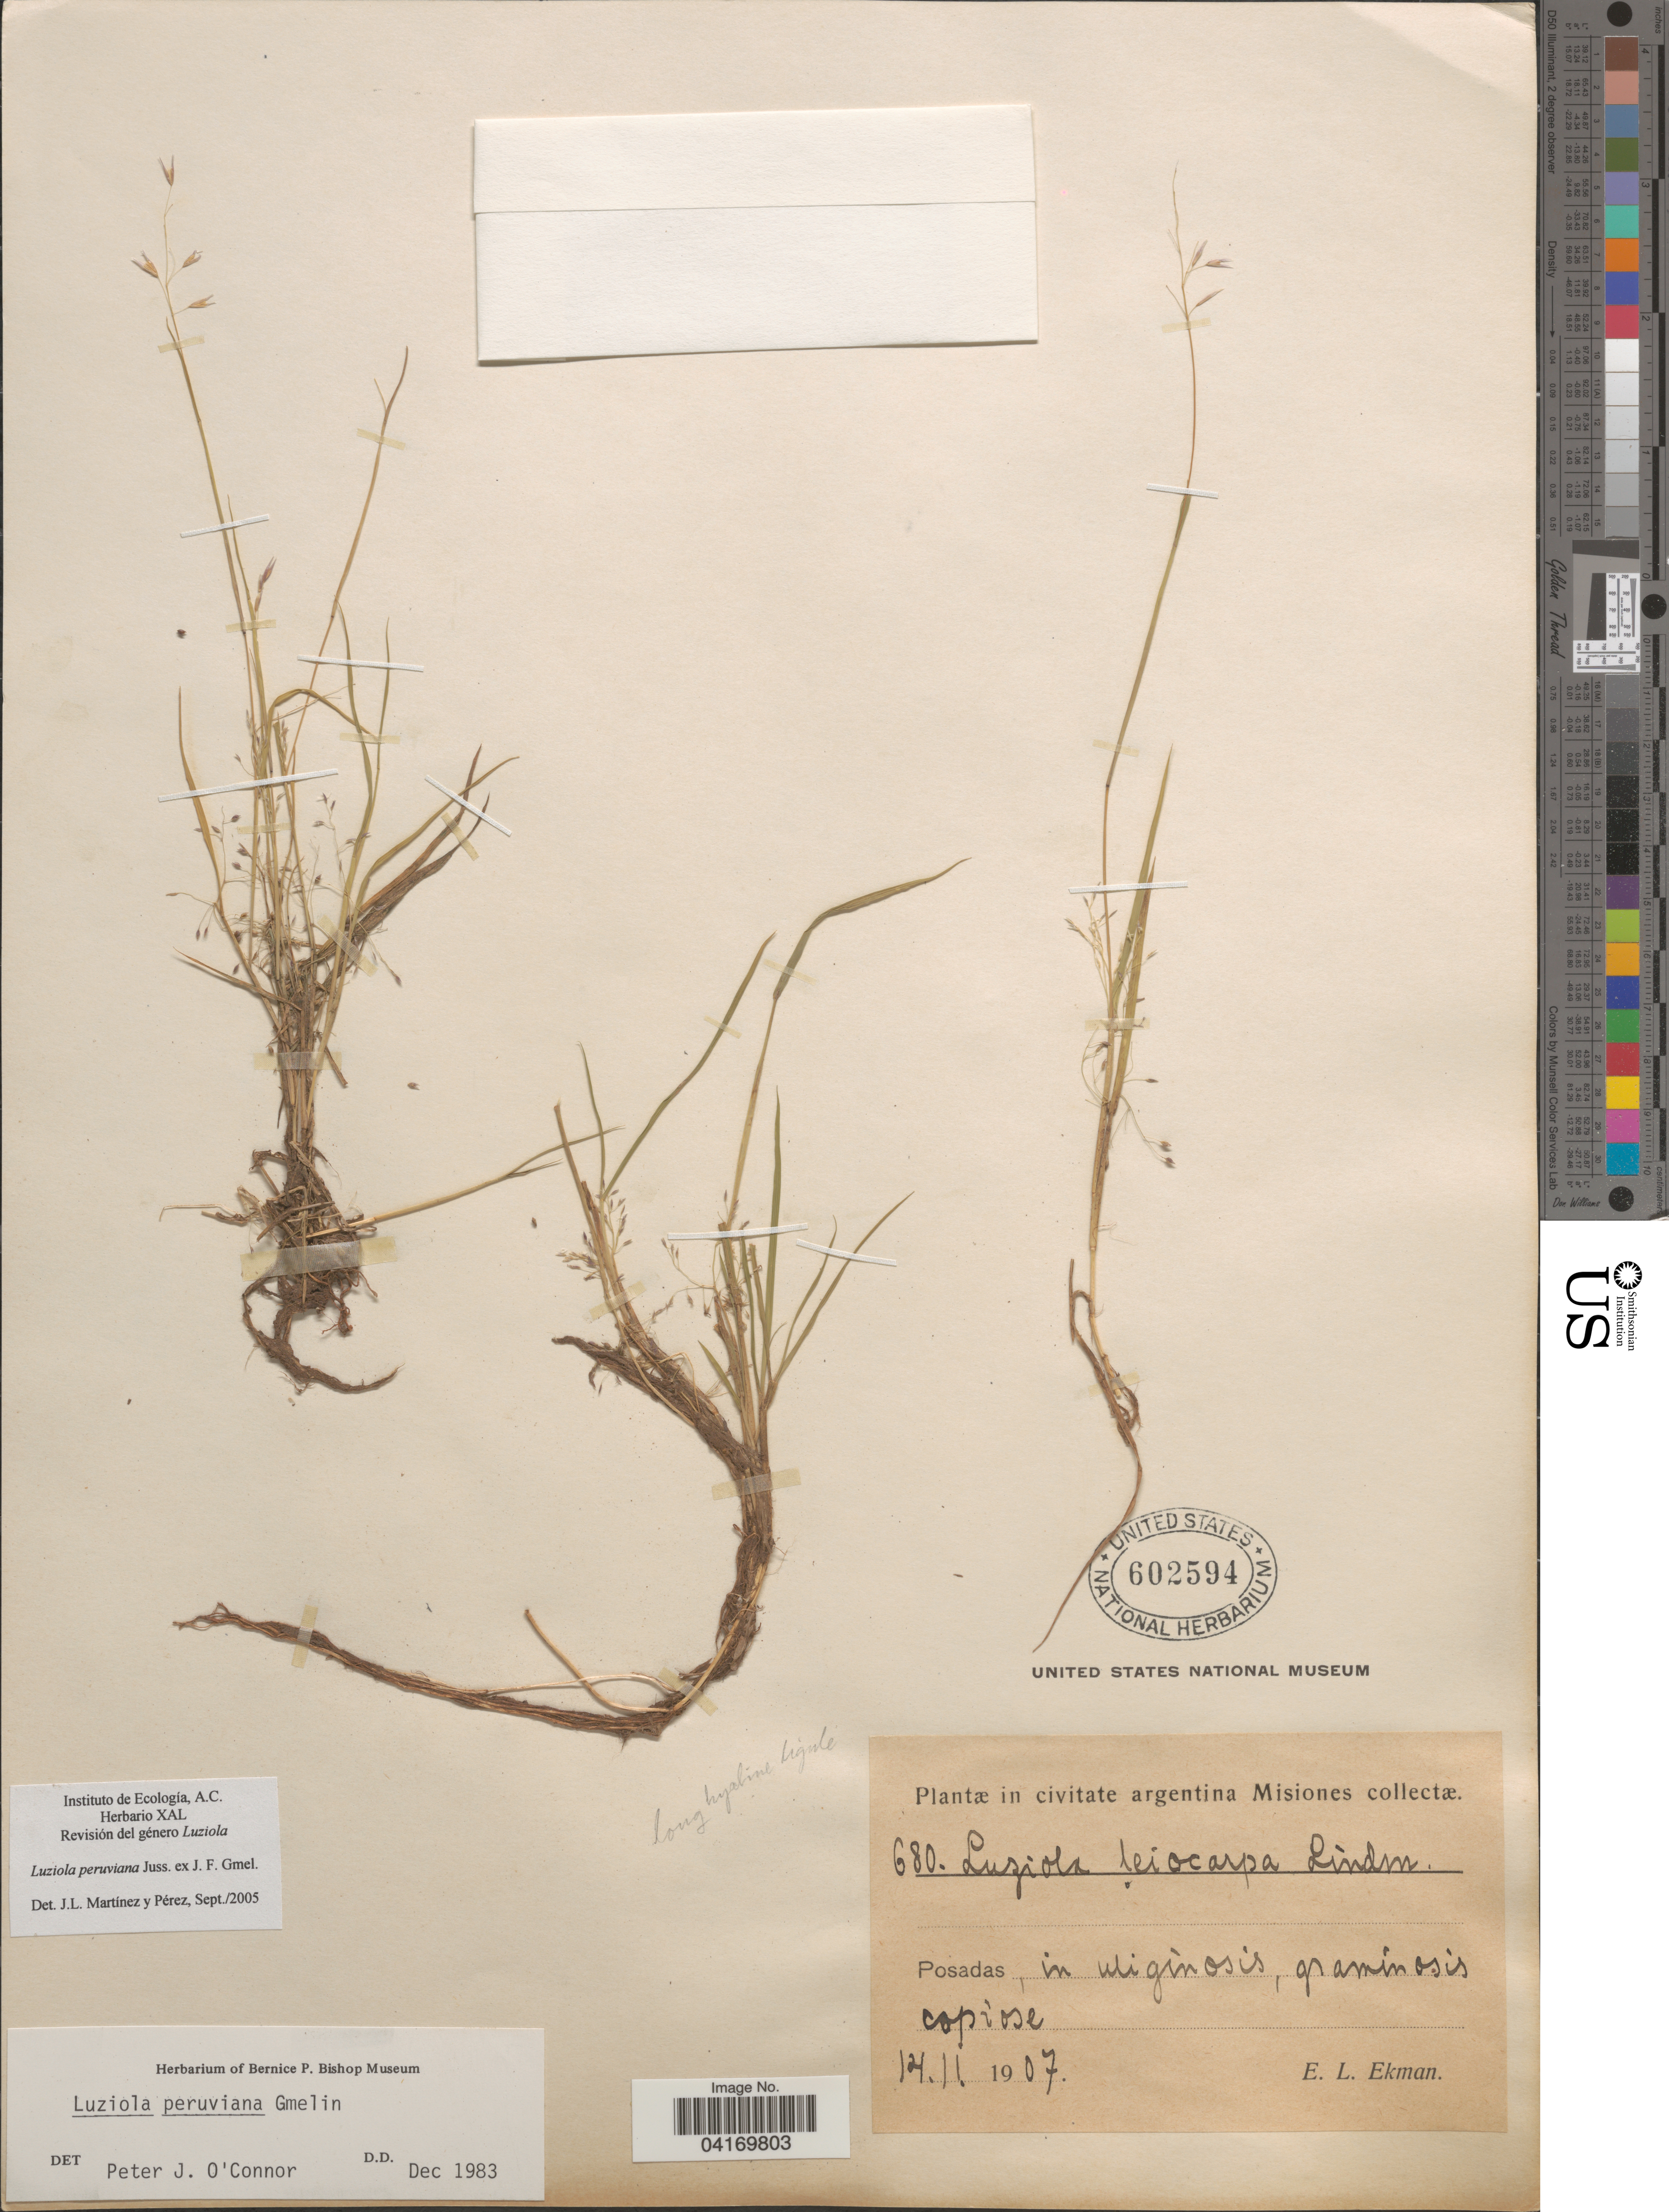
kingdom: Plantae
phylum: Tracheophyta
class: Liliopsida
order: Poales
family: Poaceae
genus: Luziola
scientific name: Luziola peruviana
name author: Juss. ex J.F. Gmel.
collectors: E. L. Ekman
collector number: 680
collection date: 1907-11-14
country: Argentina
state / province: Misiones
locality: Posadas, in uliginosis, graminosis copiose.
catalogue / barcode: US 602594